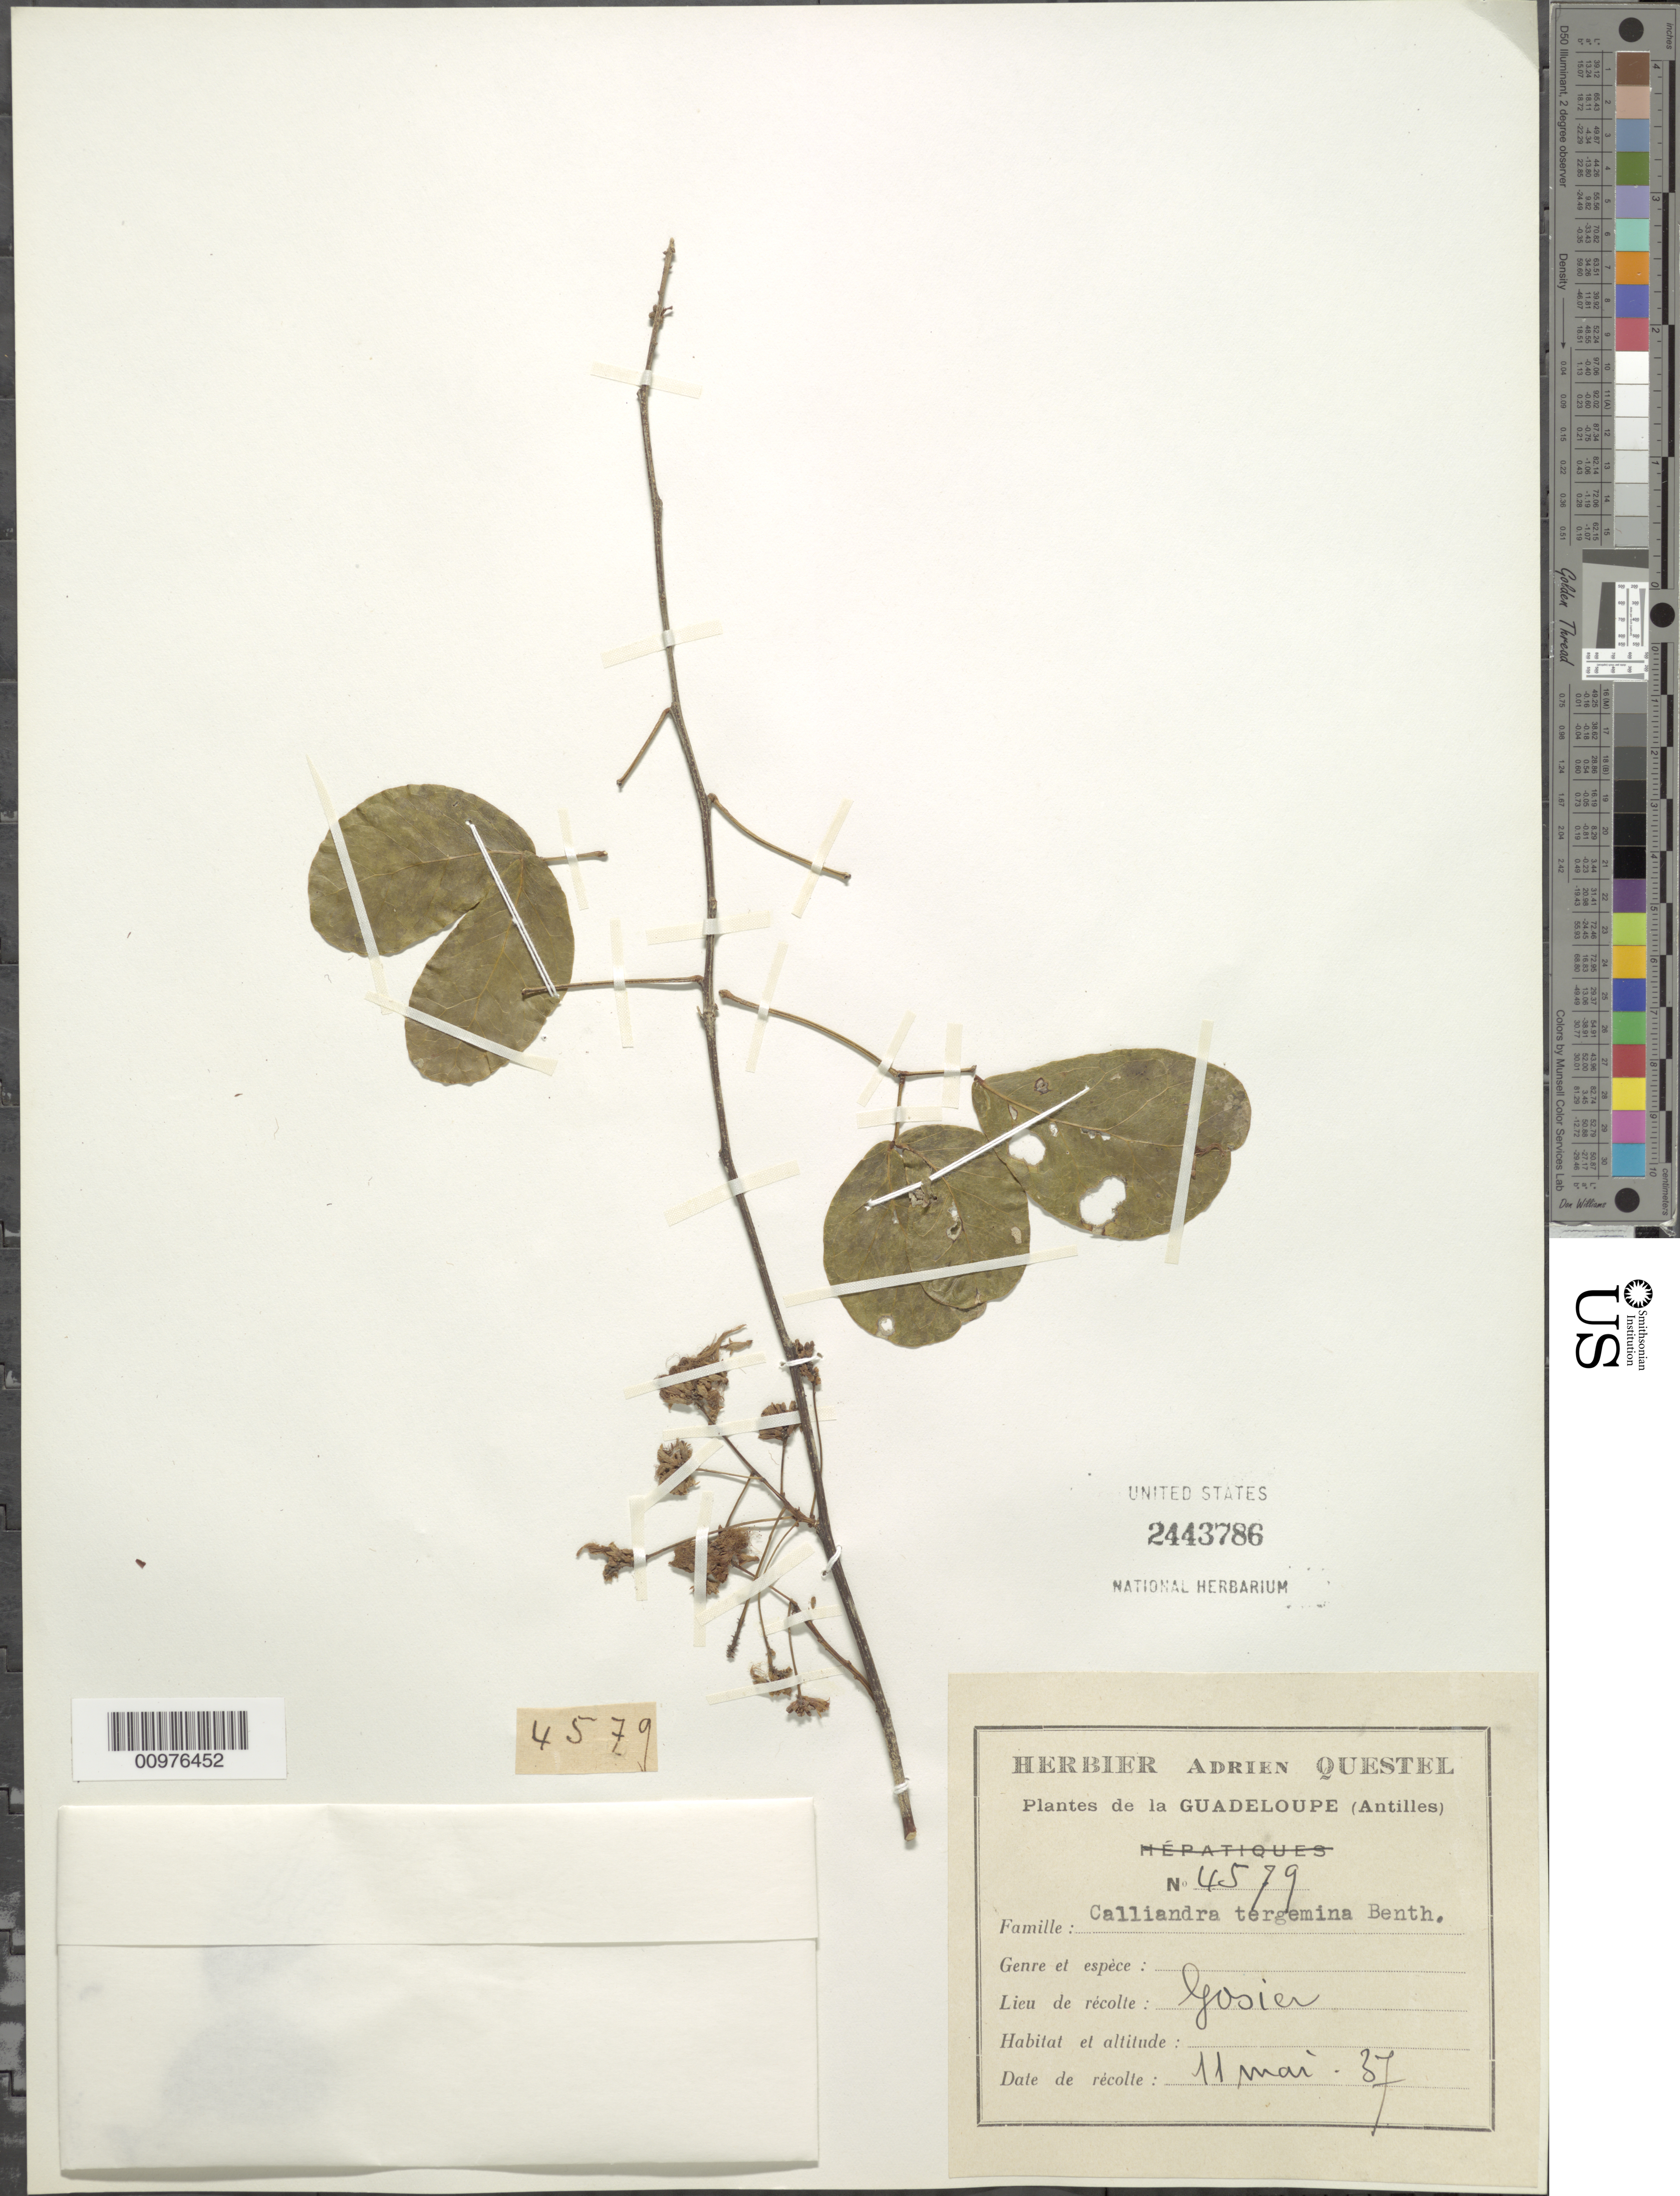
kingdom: Plantae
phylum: Tracheophyta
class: Magnoliopsida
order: Fabales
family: Fabaceae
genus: Calliandra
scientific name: Calliandra tergemina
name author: (L.) Benth.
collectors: A. Questel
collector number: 4579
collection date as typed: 11 May 1937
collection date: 1937-05-11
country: Guadeloupe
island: Grande Terre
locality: Gosier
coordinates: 0 N, 0 E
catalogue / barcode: US 2443786